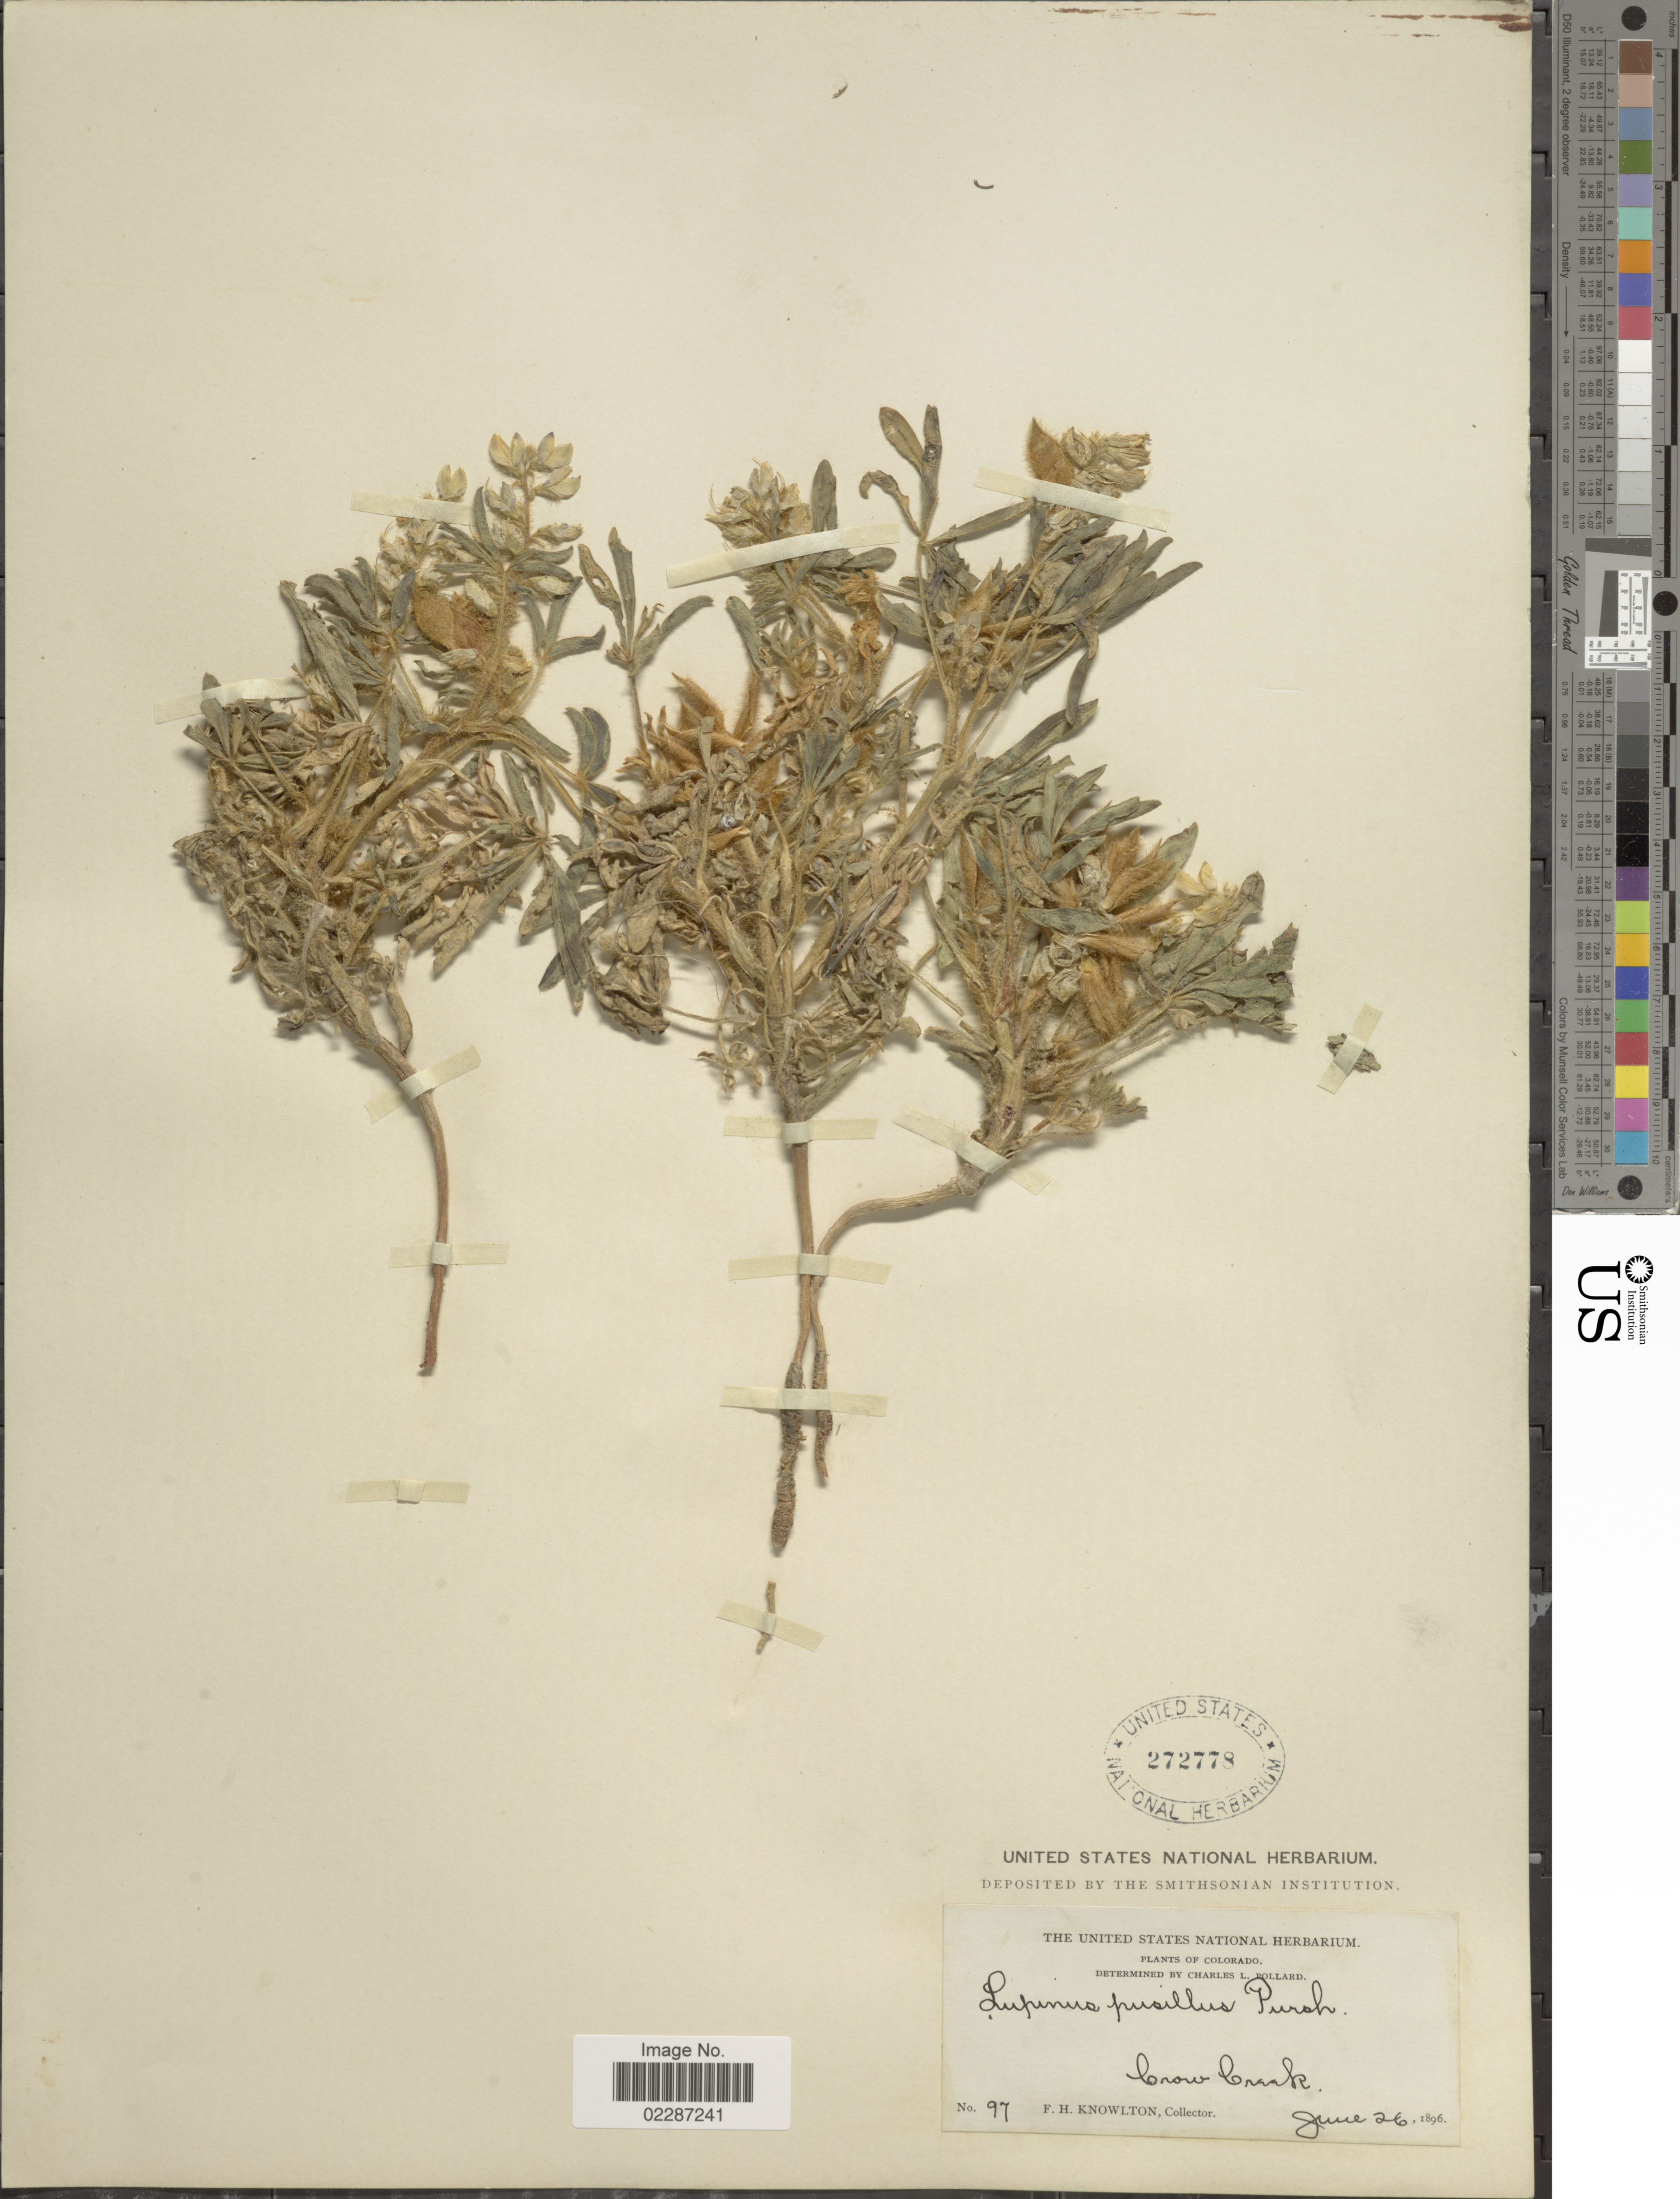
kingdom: Plantae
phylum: Tracheophyta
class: Magnoliopsida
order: Fabales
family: Fabaceae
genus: Lupinus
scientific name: Lupinus pusillus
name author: Pursh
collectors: F. H. Knowlton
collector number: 97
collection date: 1896-06-26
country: United States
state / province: Colorado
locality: Crow Creek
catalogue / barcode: US 272778